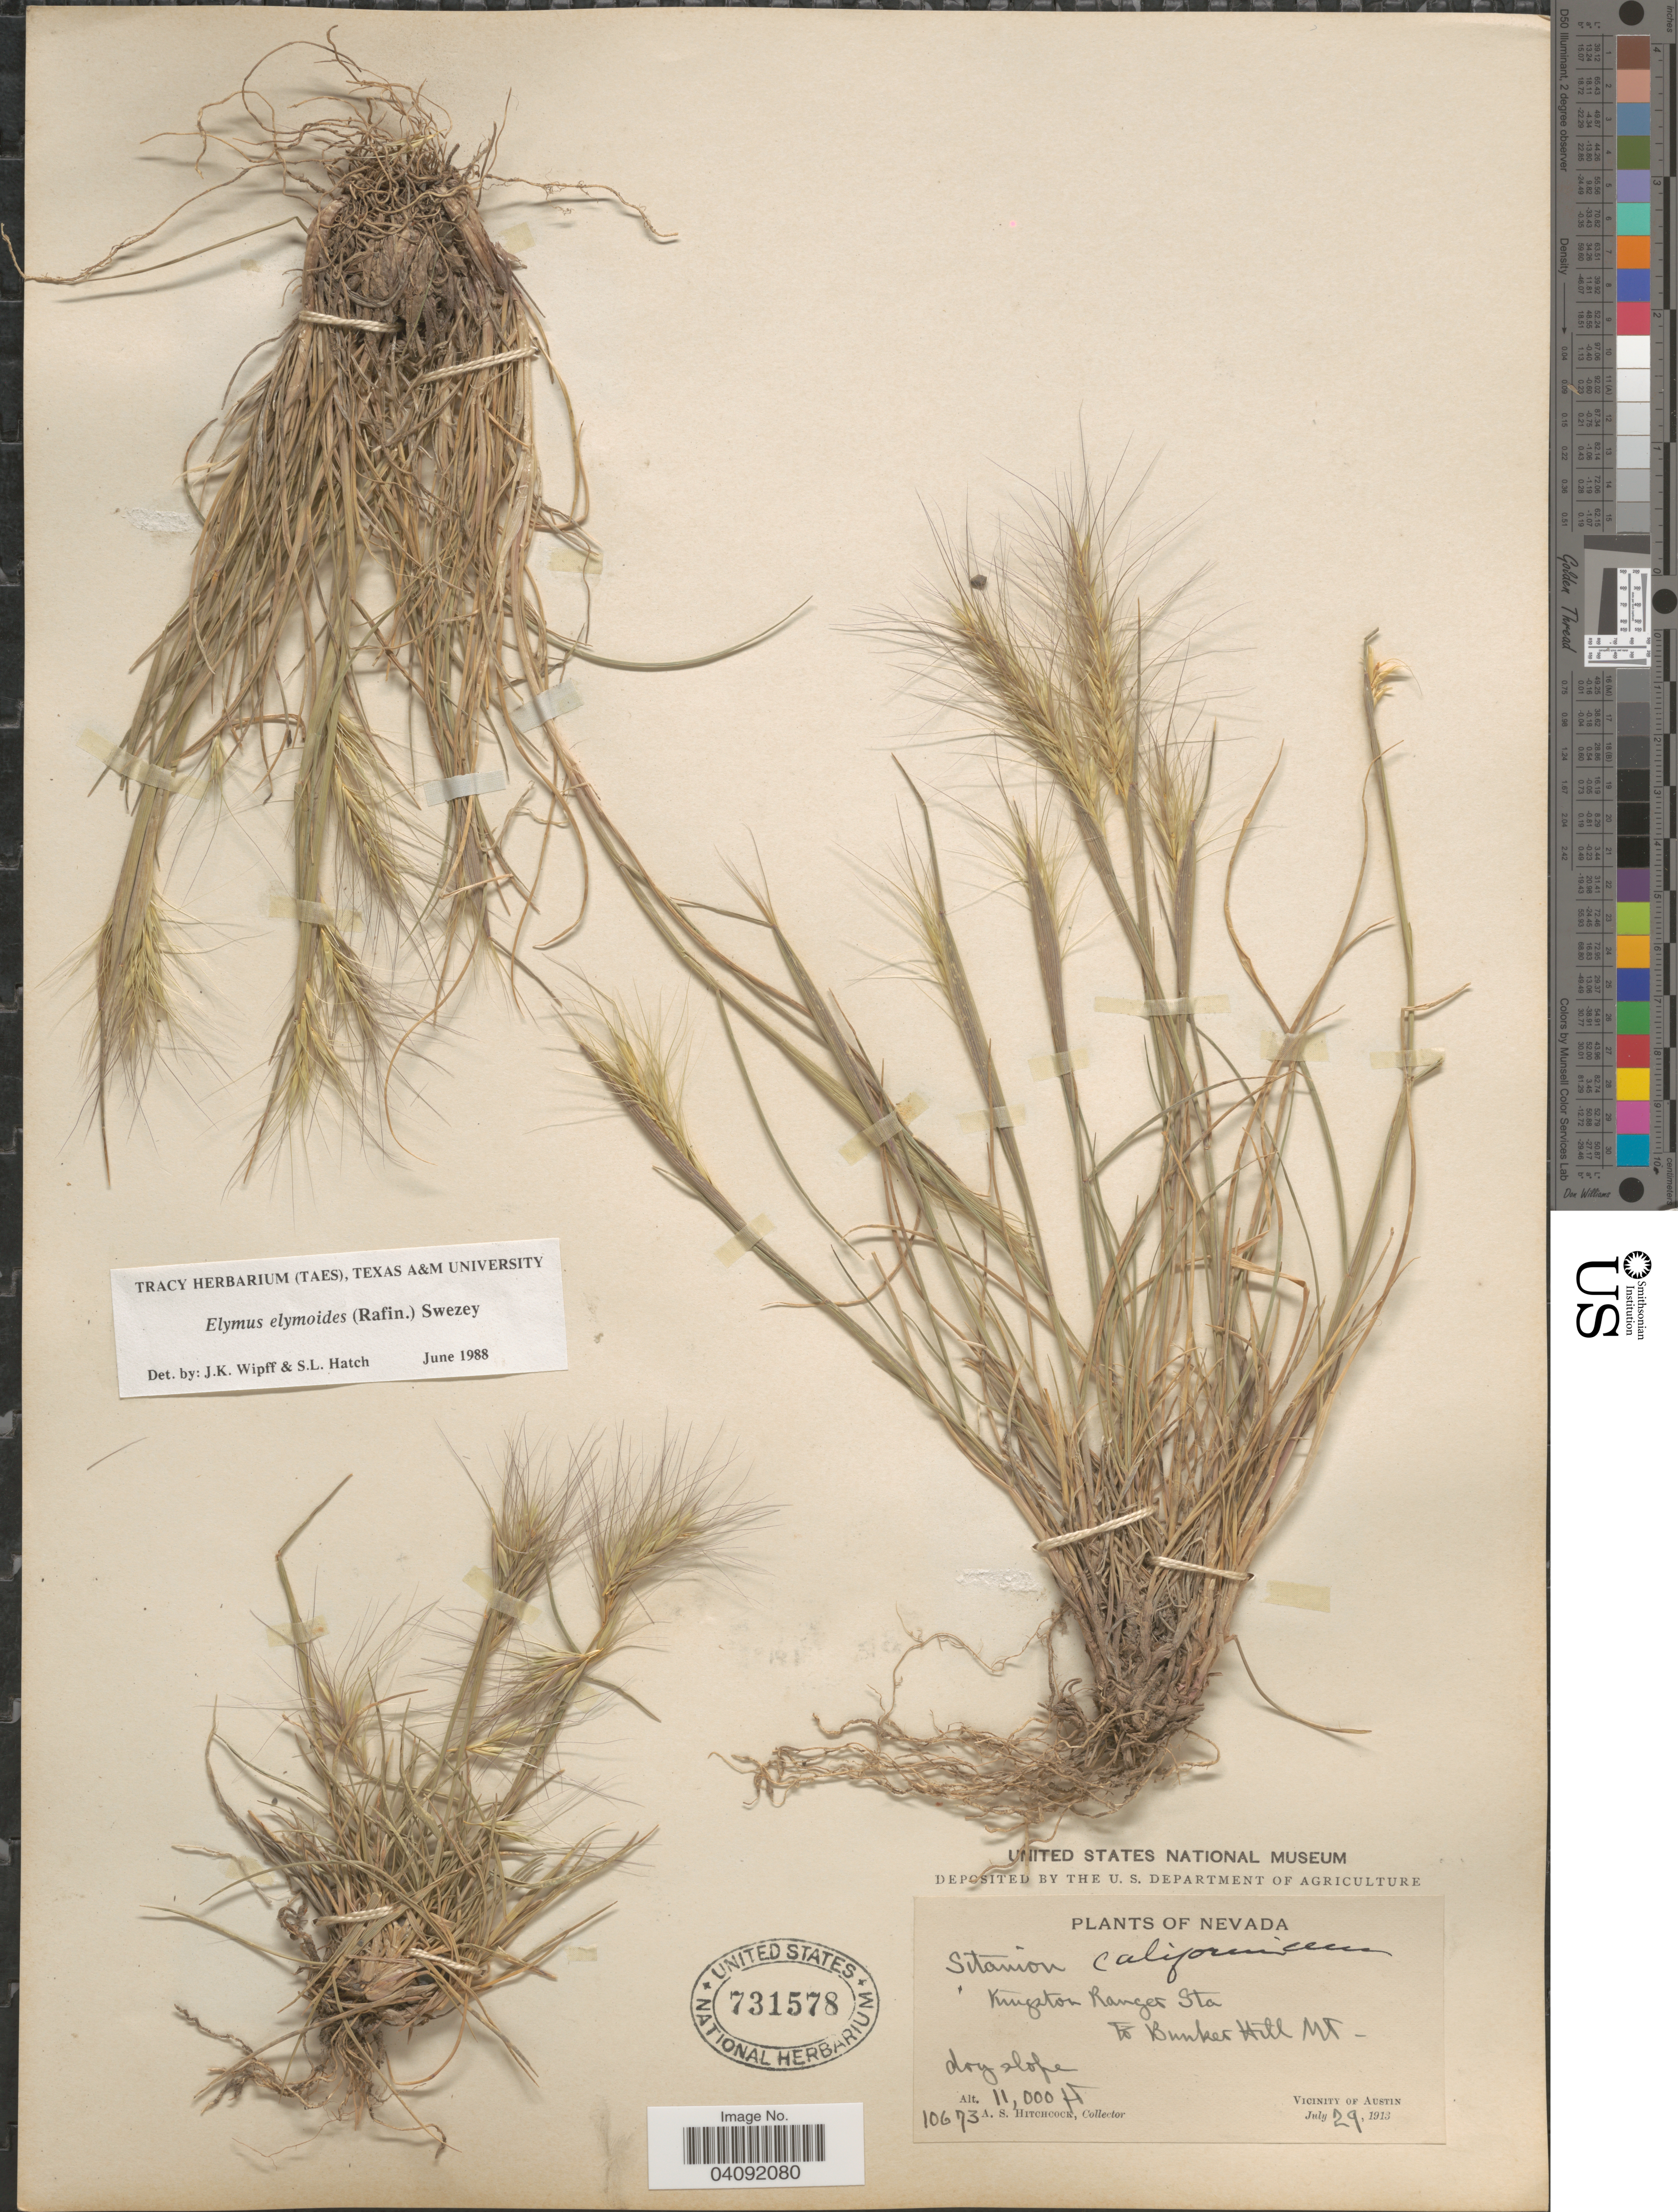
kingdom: Plantae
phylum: Tracheophyta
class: Liliopsida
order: Poales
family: Poaceae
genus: Elymus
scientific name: Elymus elymoides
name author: (Raf.) Swezey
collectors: A. S. Hitchcock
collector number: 10673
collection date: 1913-07-29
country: United States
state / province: Nevada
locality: Kingston Ranger Sta to Bunker Hill Mt. Vicinity of Austin.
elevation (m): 3353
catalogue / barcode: US 731578